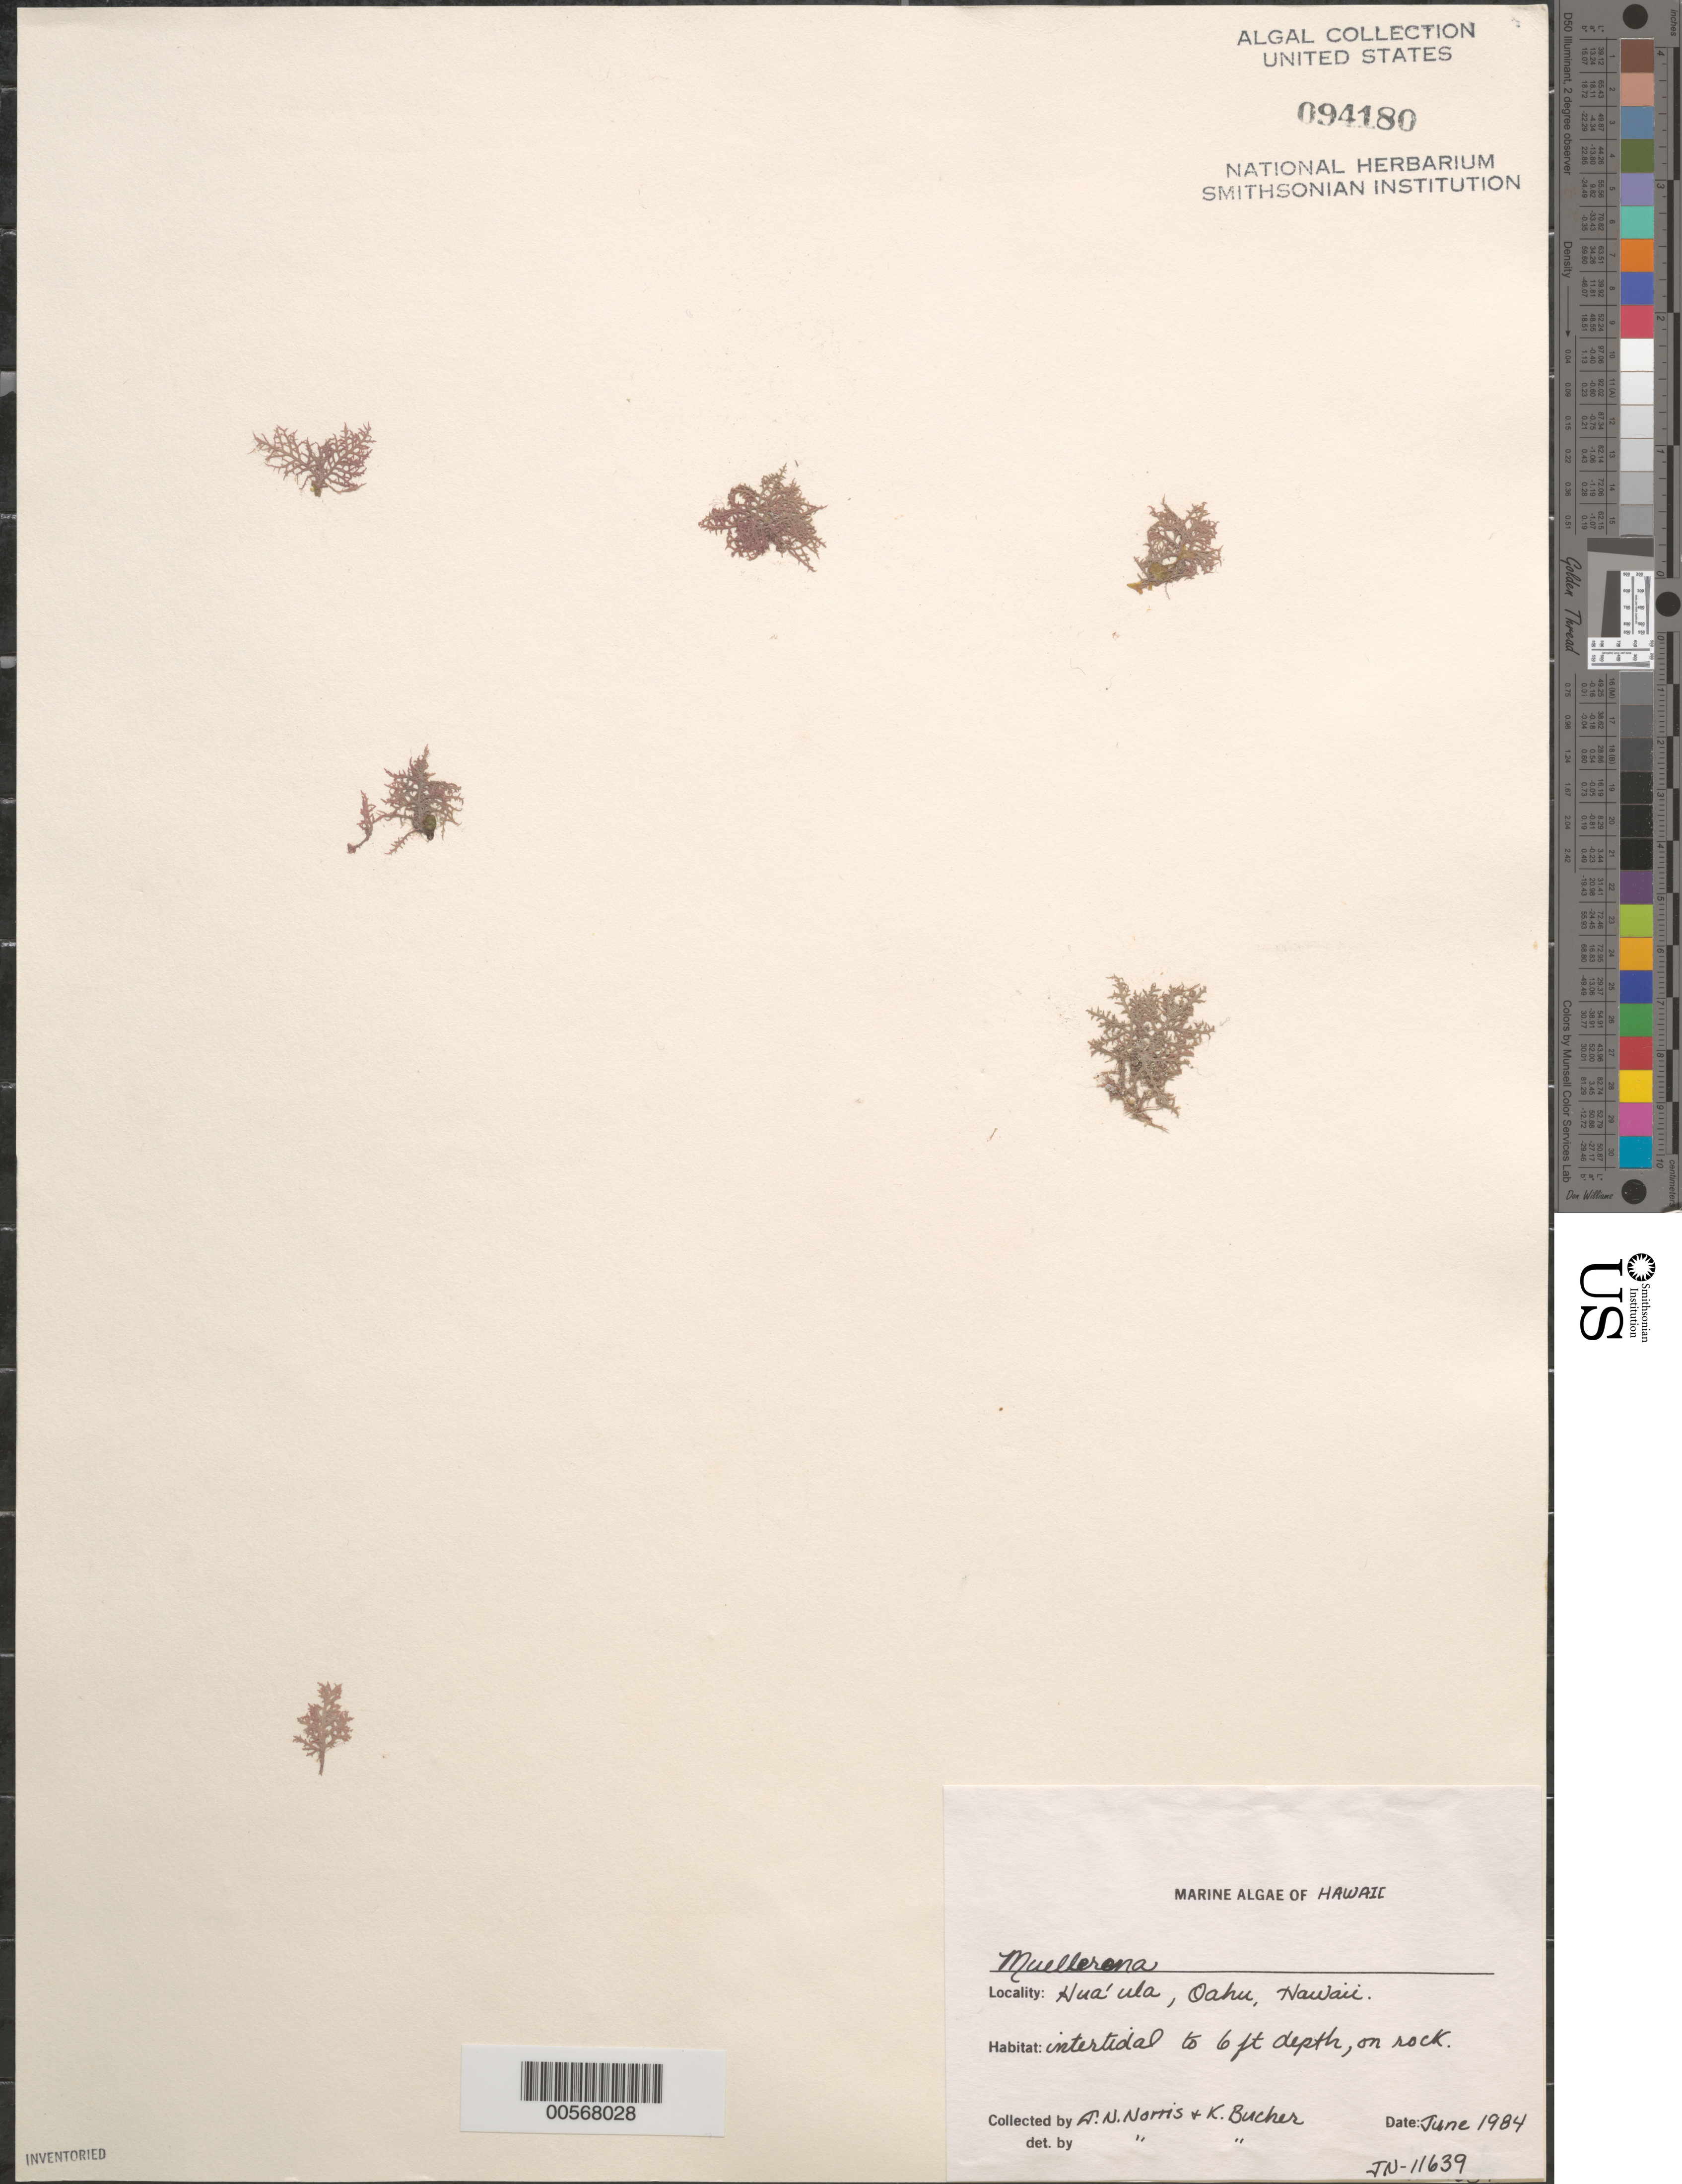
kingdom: Plantae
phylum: Rhodophyta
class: Florideophyceae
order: Ceramiales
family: Ceramiaceae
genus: Muellerena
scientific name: Muellerena sp.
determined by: Norris, J. N.; Bucher, K. E.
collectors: J. N. Norris & K. E. Bucher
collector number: JN-11639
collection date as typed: Jun 1984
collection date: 1984-06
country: United States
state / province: Hawaii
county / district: Honolulu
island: Oahu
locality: Hua'ula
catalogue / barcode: US 94180